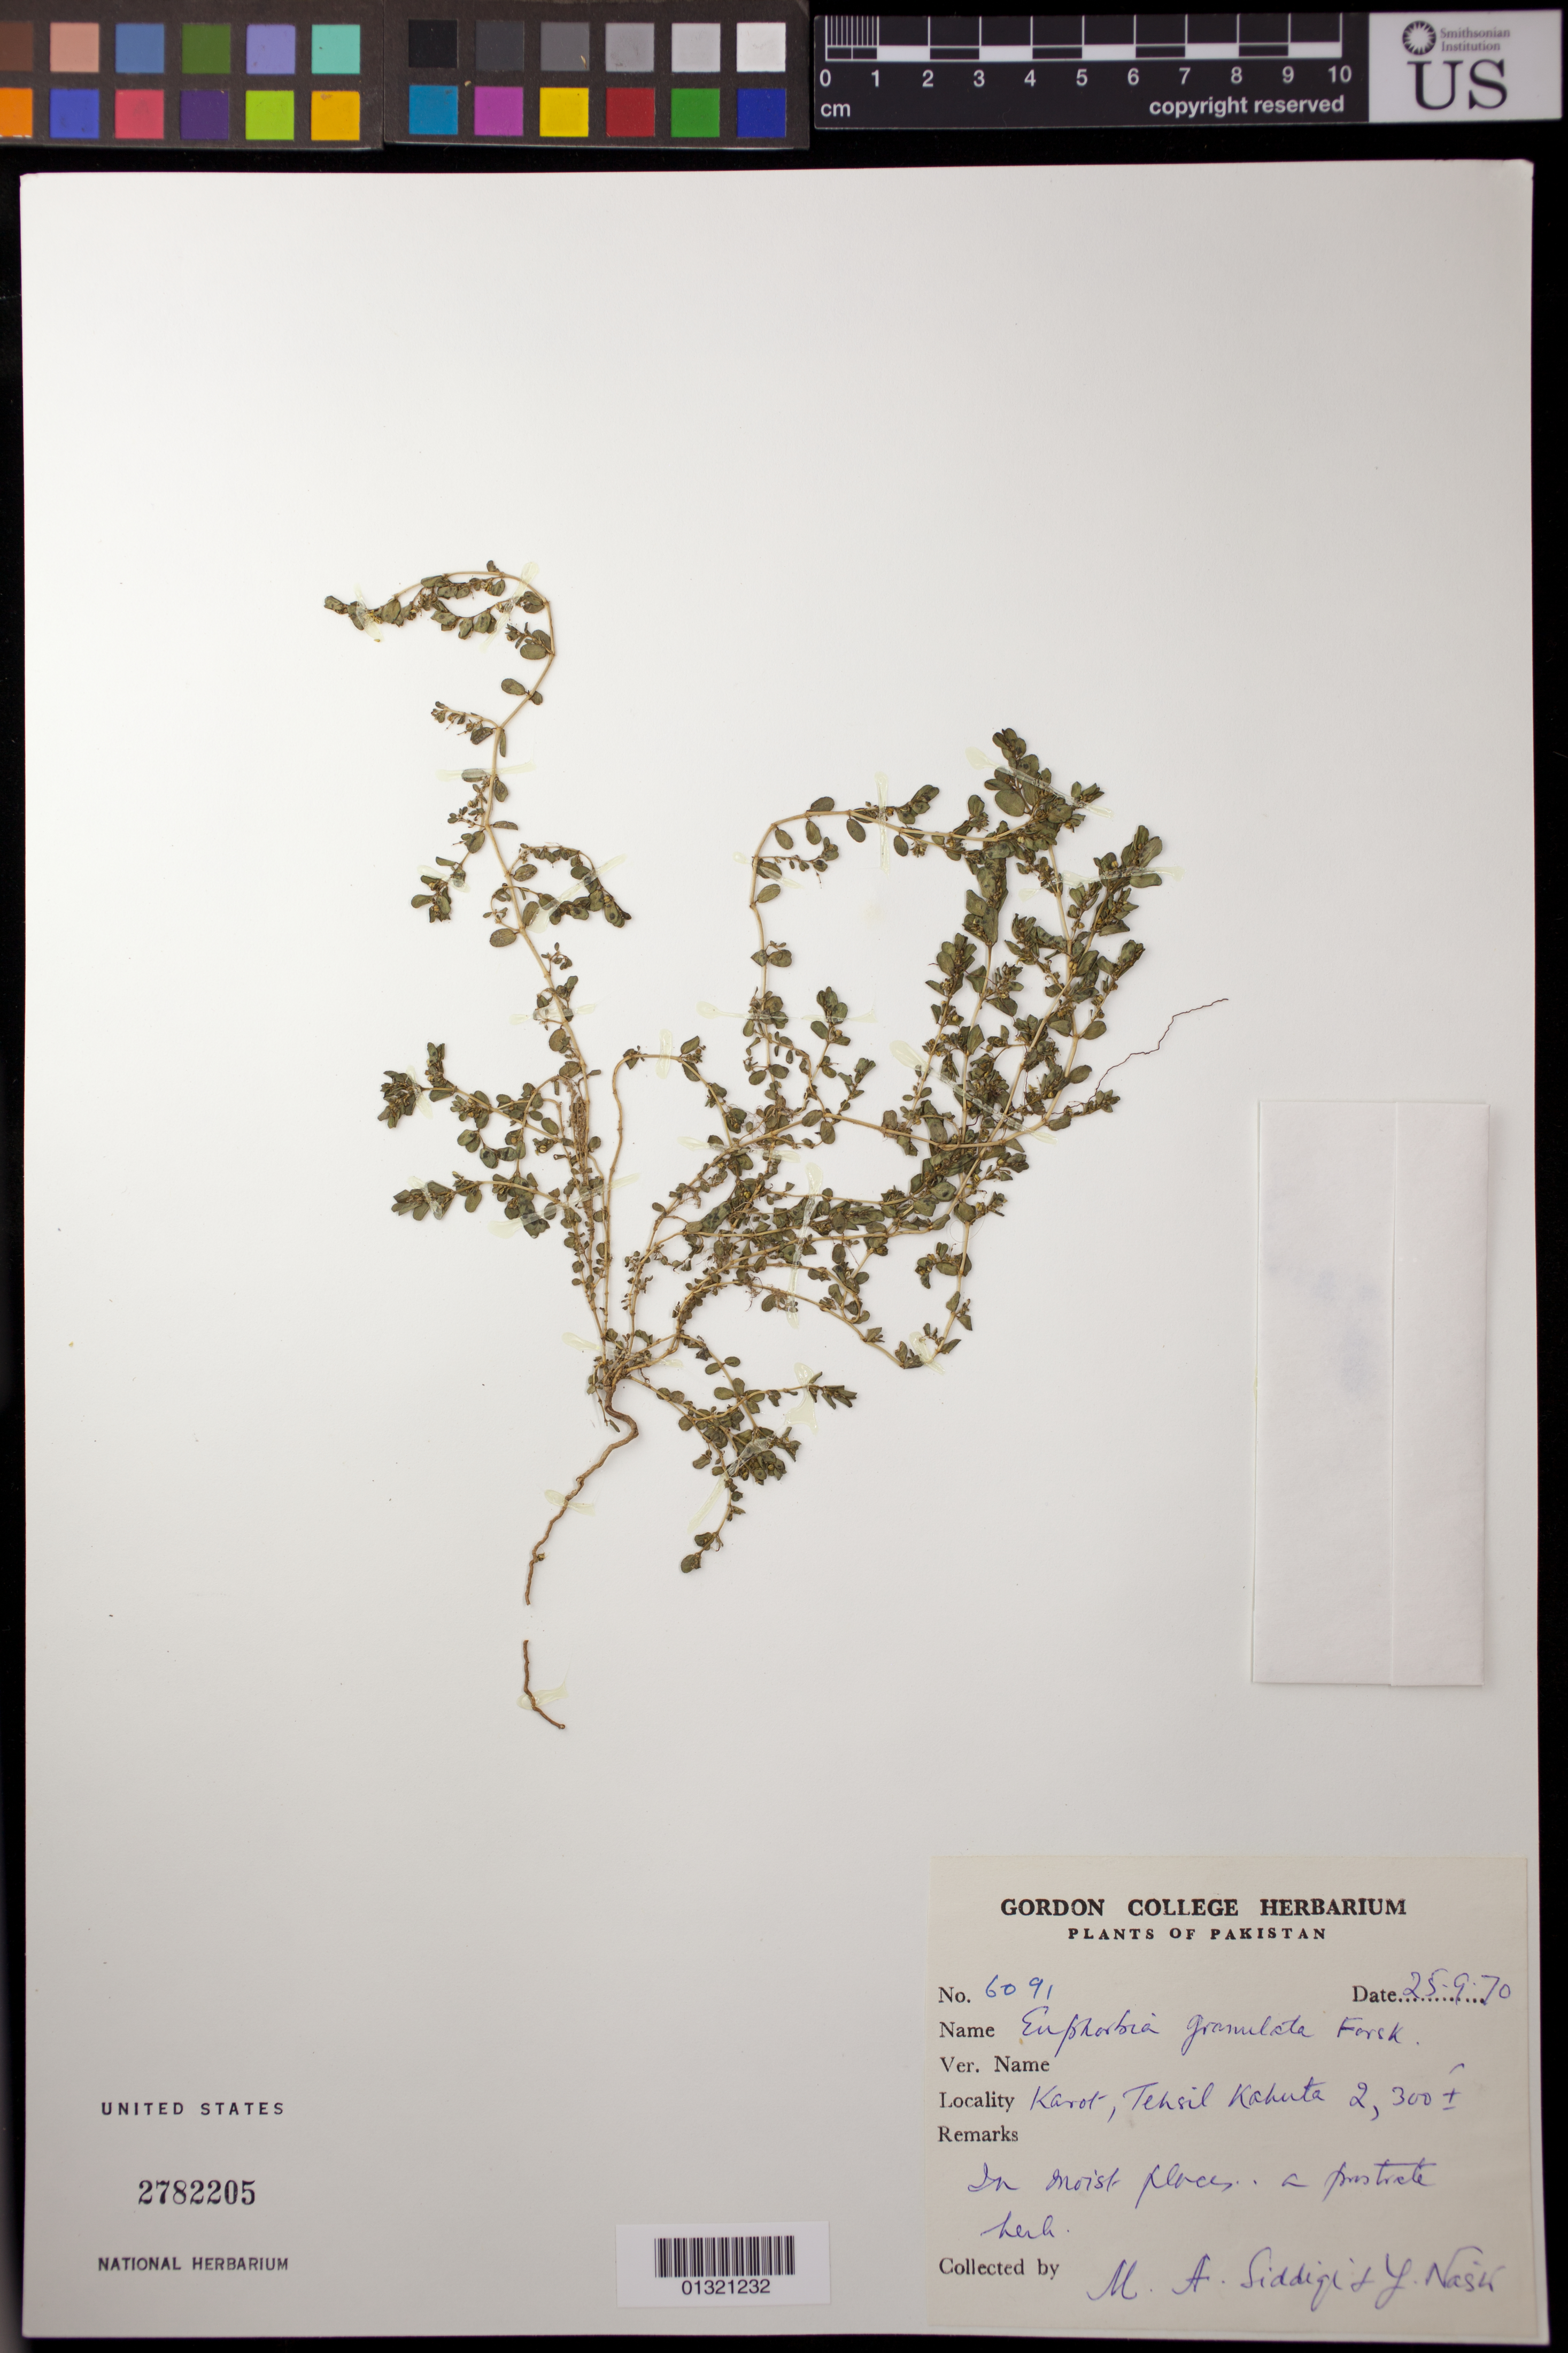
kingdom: Plantae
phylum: Tracheophyta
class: Magnoliopsida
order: Malpighiales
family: Euphorbiaceae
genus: Euphorbia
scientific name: Euphorbia sp.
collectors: M. Siddiqi & Y. Nasir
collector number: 6091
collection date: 1970-09-25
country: Pakistan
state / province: Punjab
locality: Karot, Tensil [Tensile Dunyapur] Kahuta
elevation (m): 701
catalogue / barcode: US 2782205